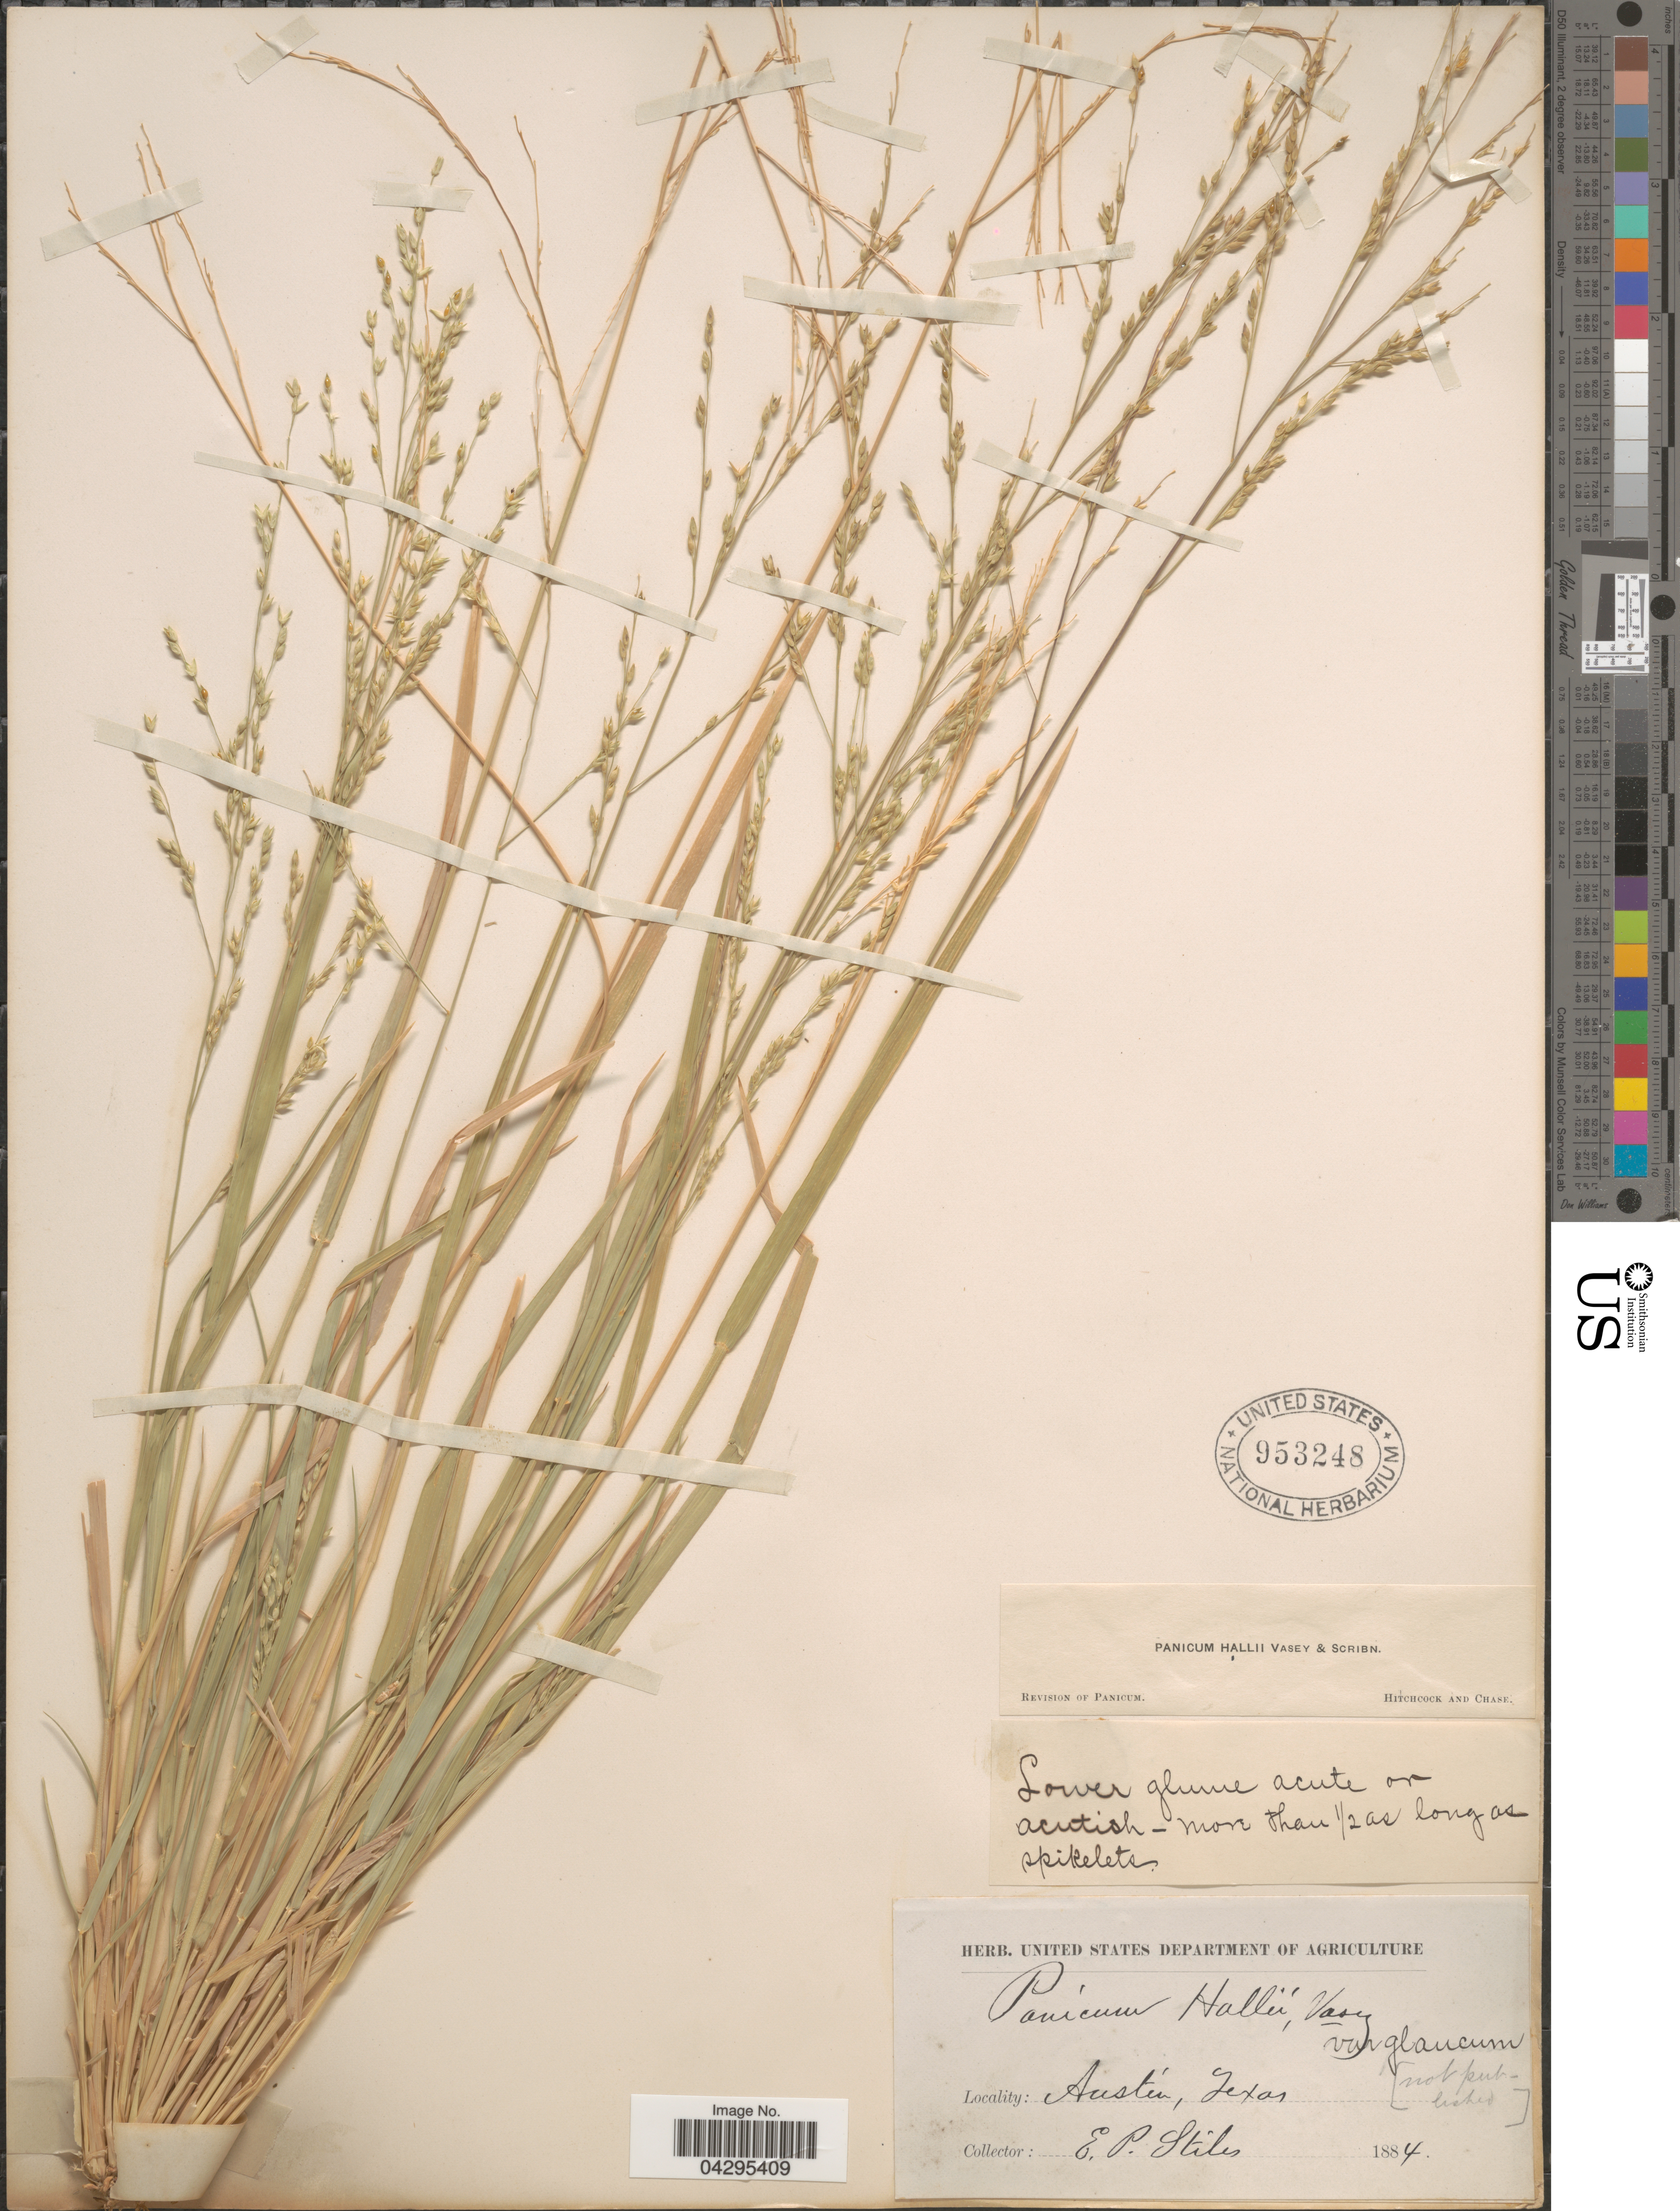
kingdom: Plantae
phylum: Tracheophyta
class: Liliopsida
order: Poales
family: Poaceae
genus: Panicum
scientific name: Panicum hallii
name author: Vasey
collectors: E. Stiles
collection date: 1884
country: United States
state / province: Texas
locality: Austin.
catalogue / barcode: US 953248